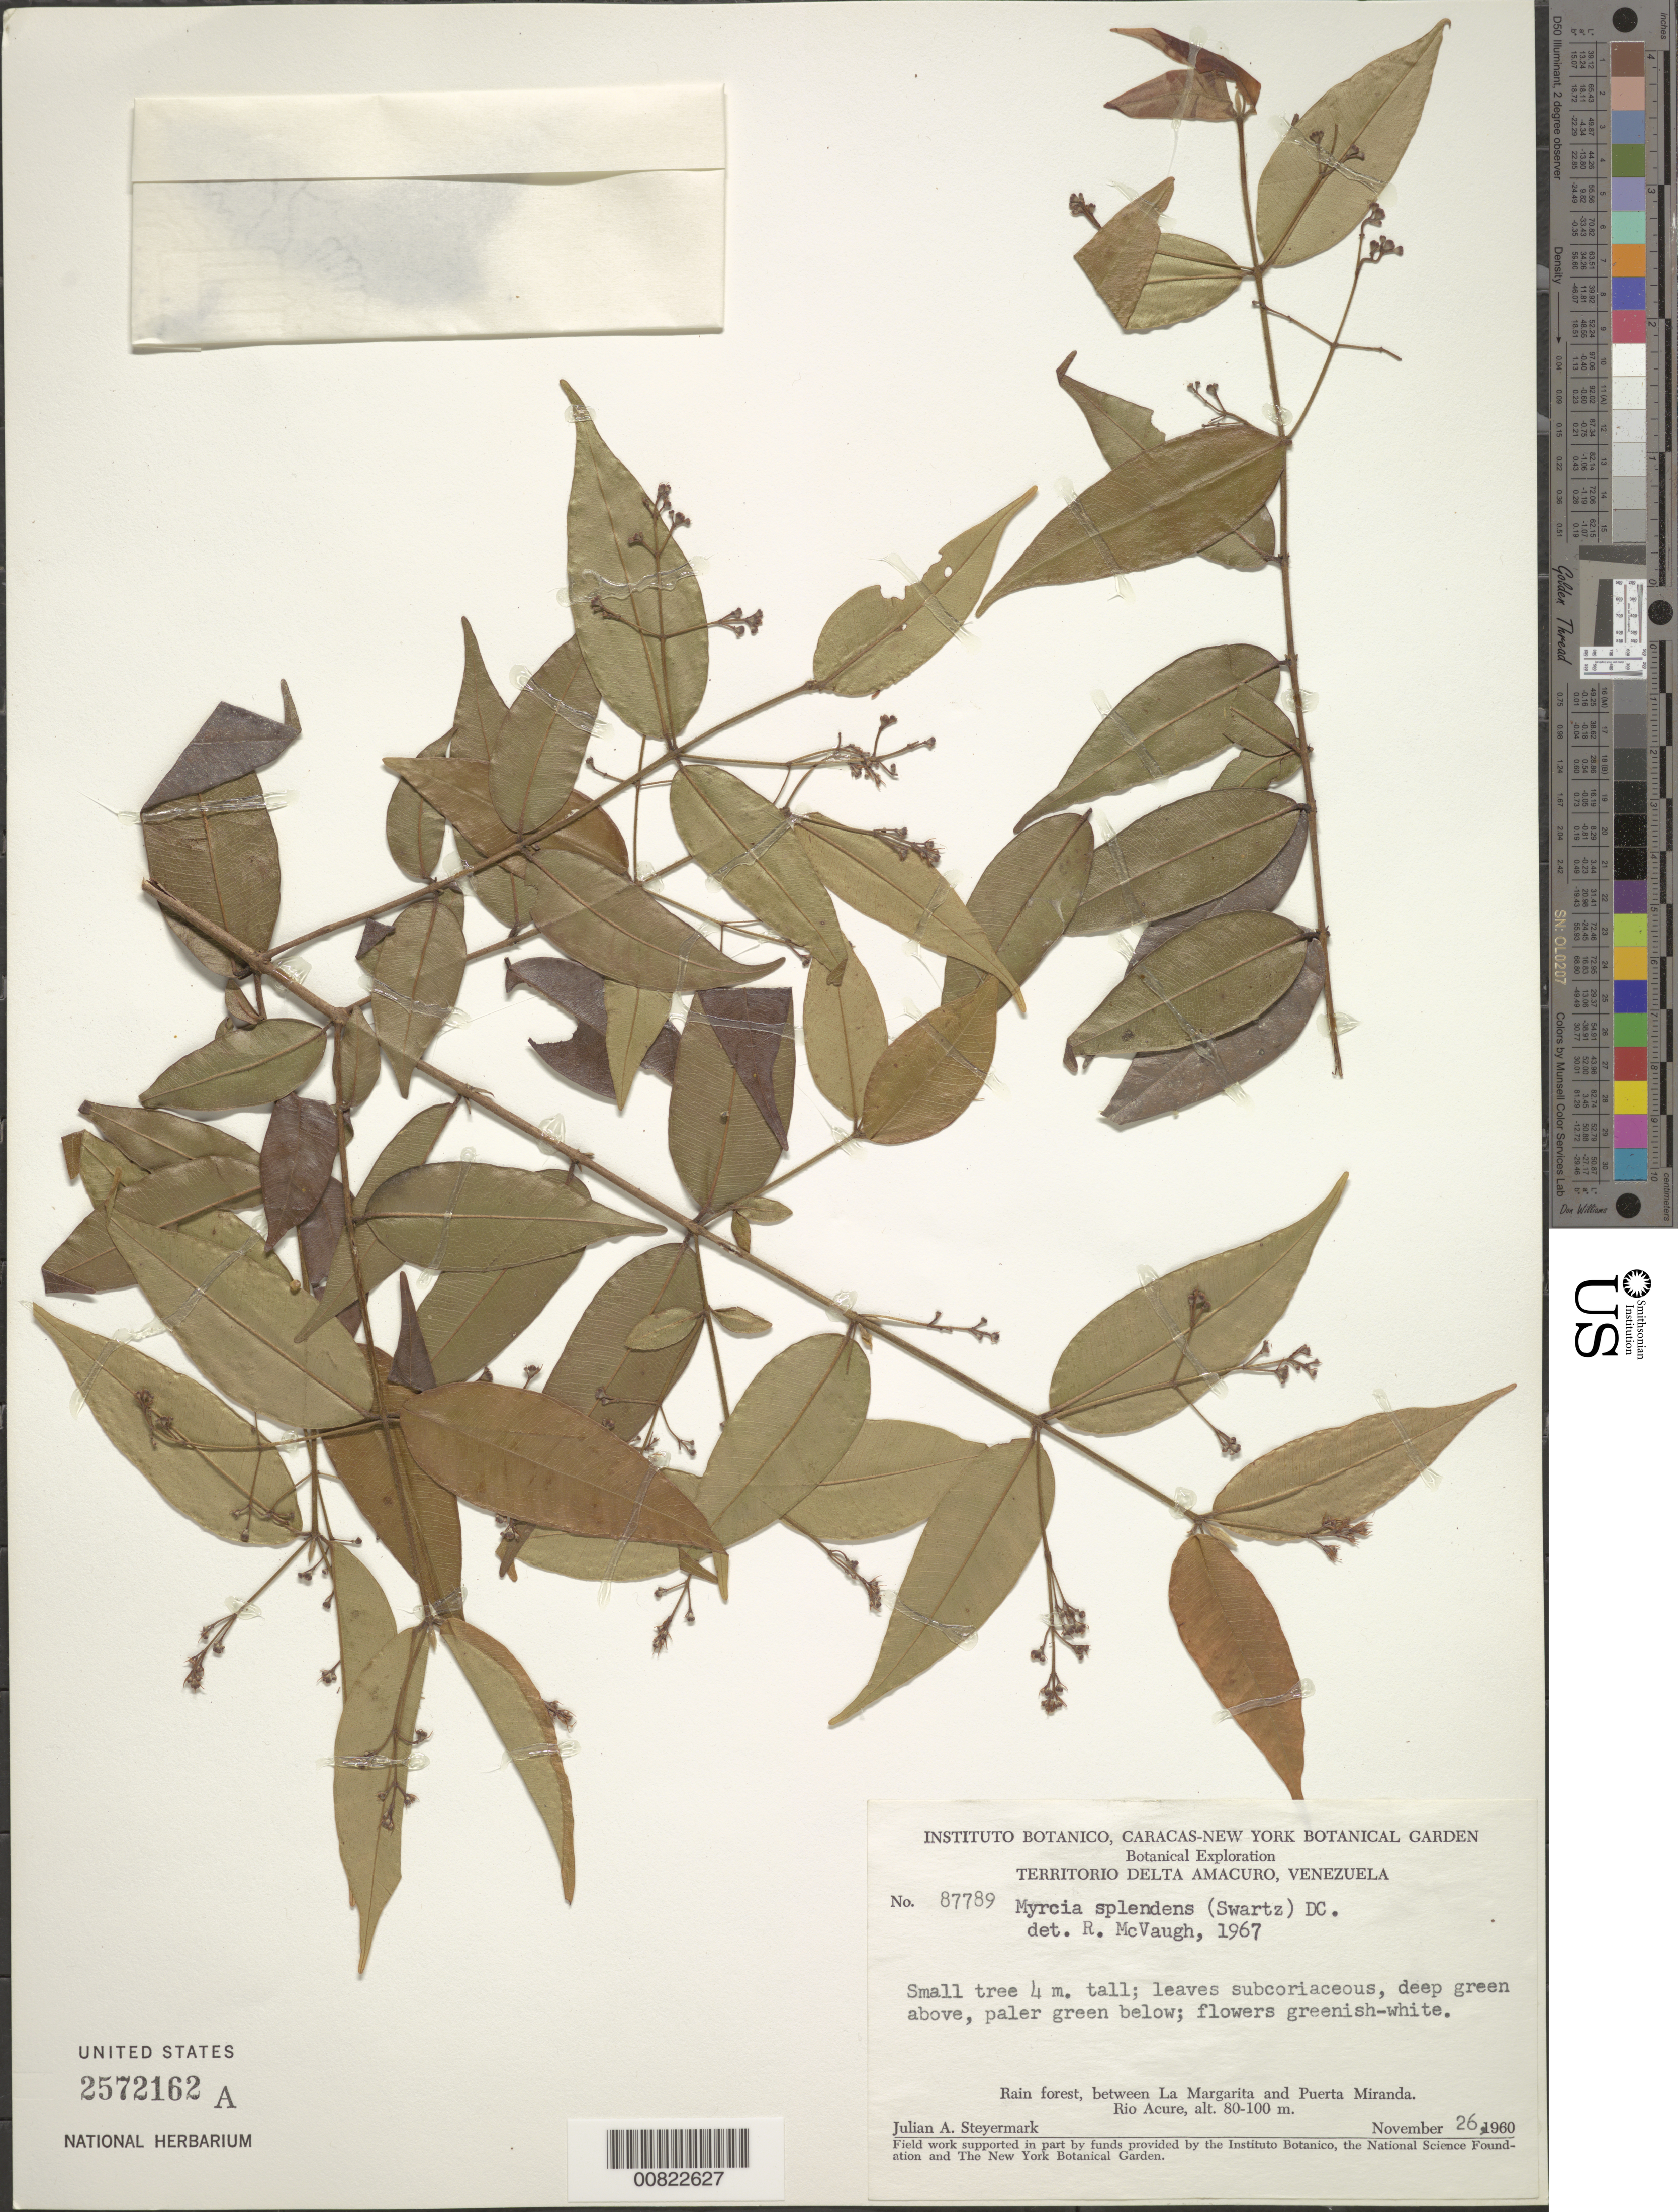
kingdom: Plantae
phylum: Tracheophyta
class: Magnoliopsida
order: Myrtales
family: Myrtaceae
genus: Myrcia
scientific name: Myrcia splendens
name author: (Sw.) DC.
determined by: McVaugh, R.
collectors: J. Steyermark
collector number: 87789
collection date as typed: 26-Nov-60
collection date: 1960-11-26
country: Venezuela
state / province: Delta Amacuro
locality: Río Acure, between La Margarita and Puerto Miranda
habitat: Rain forest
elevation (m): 80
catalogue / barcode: US 2572162A